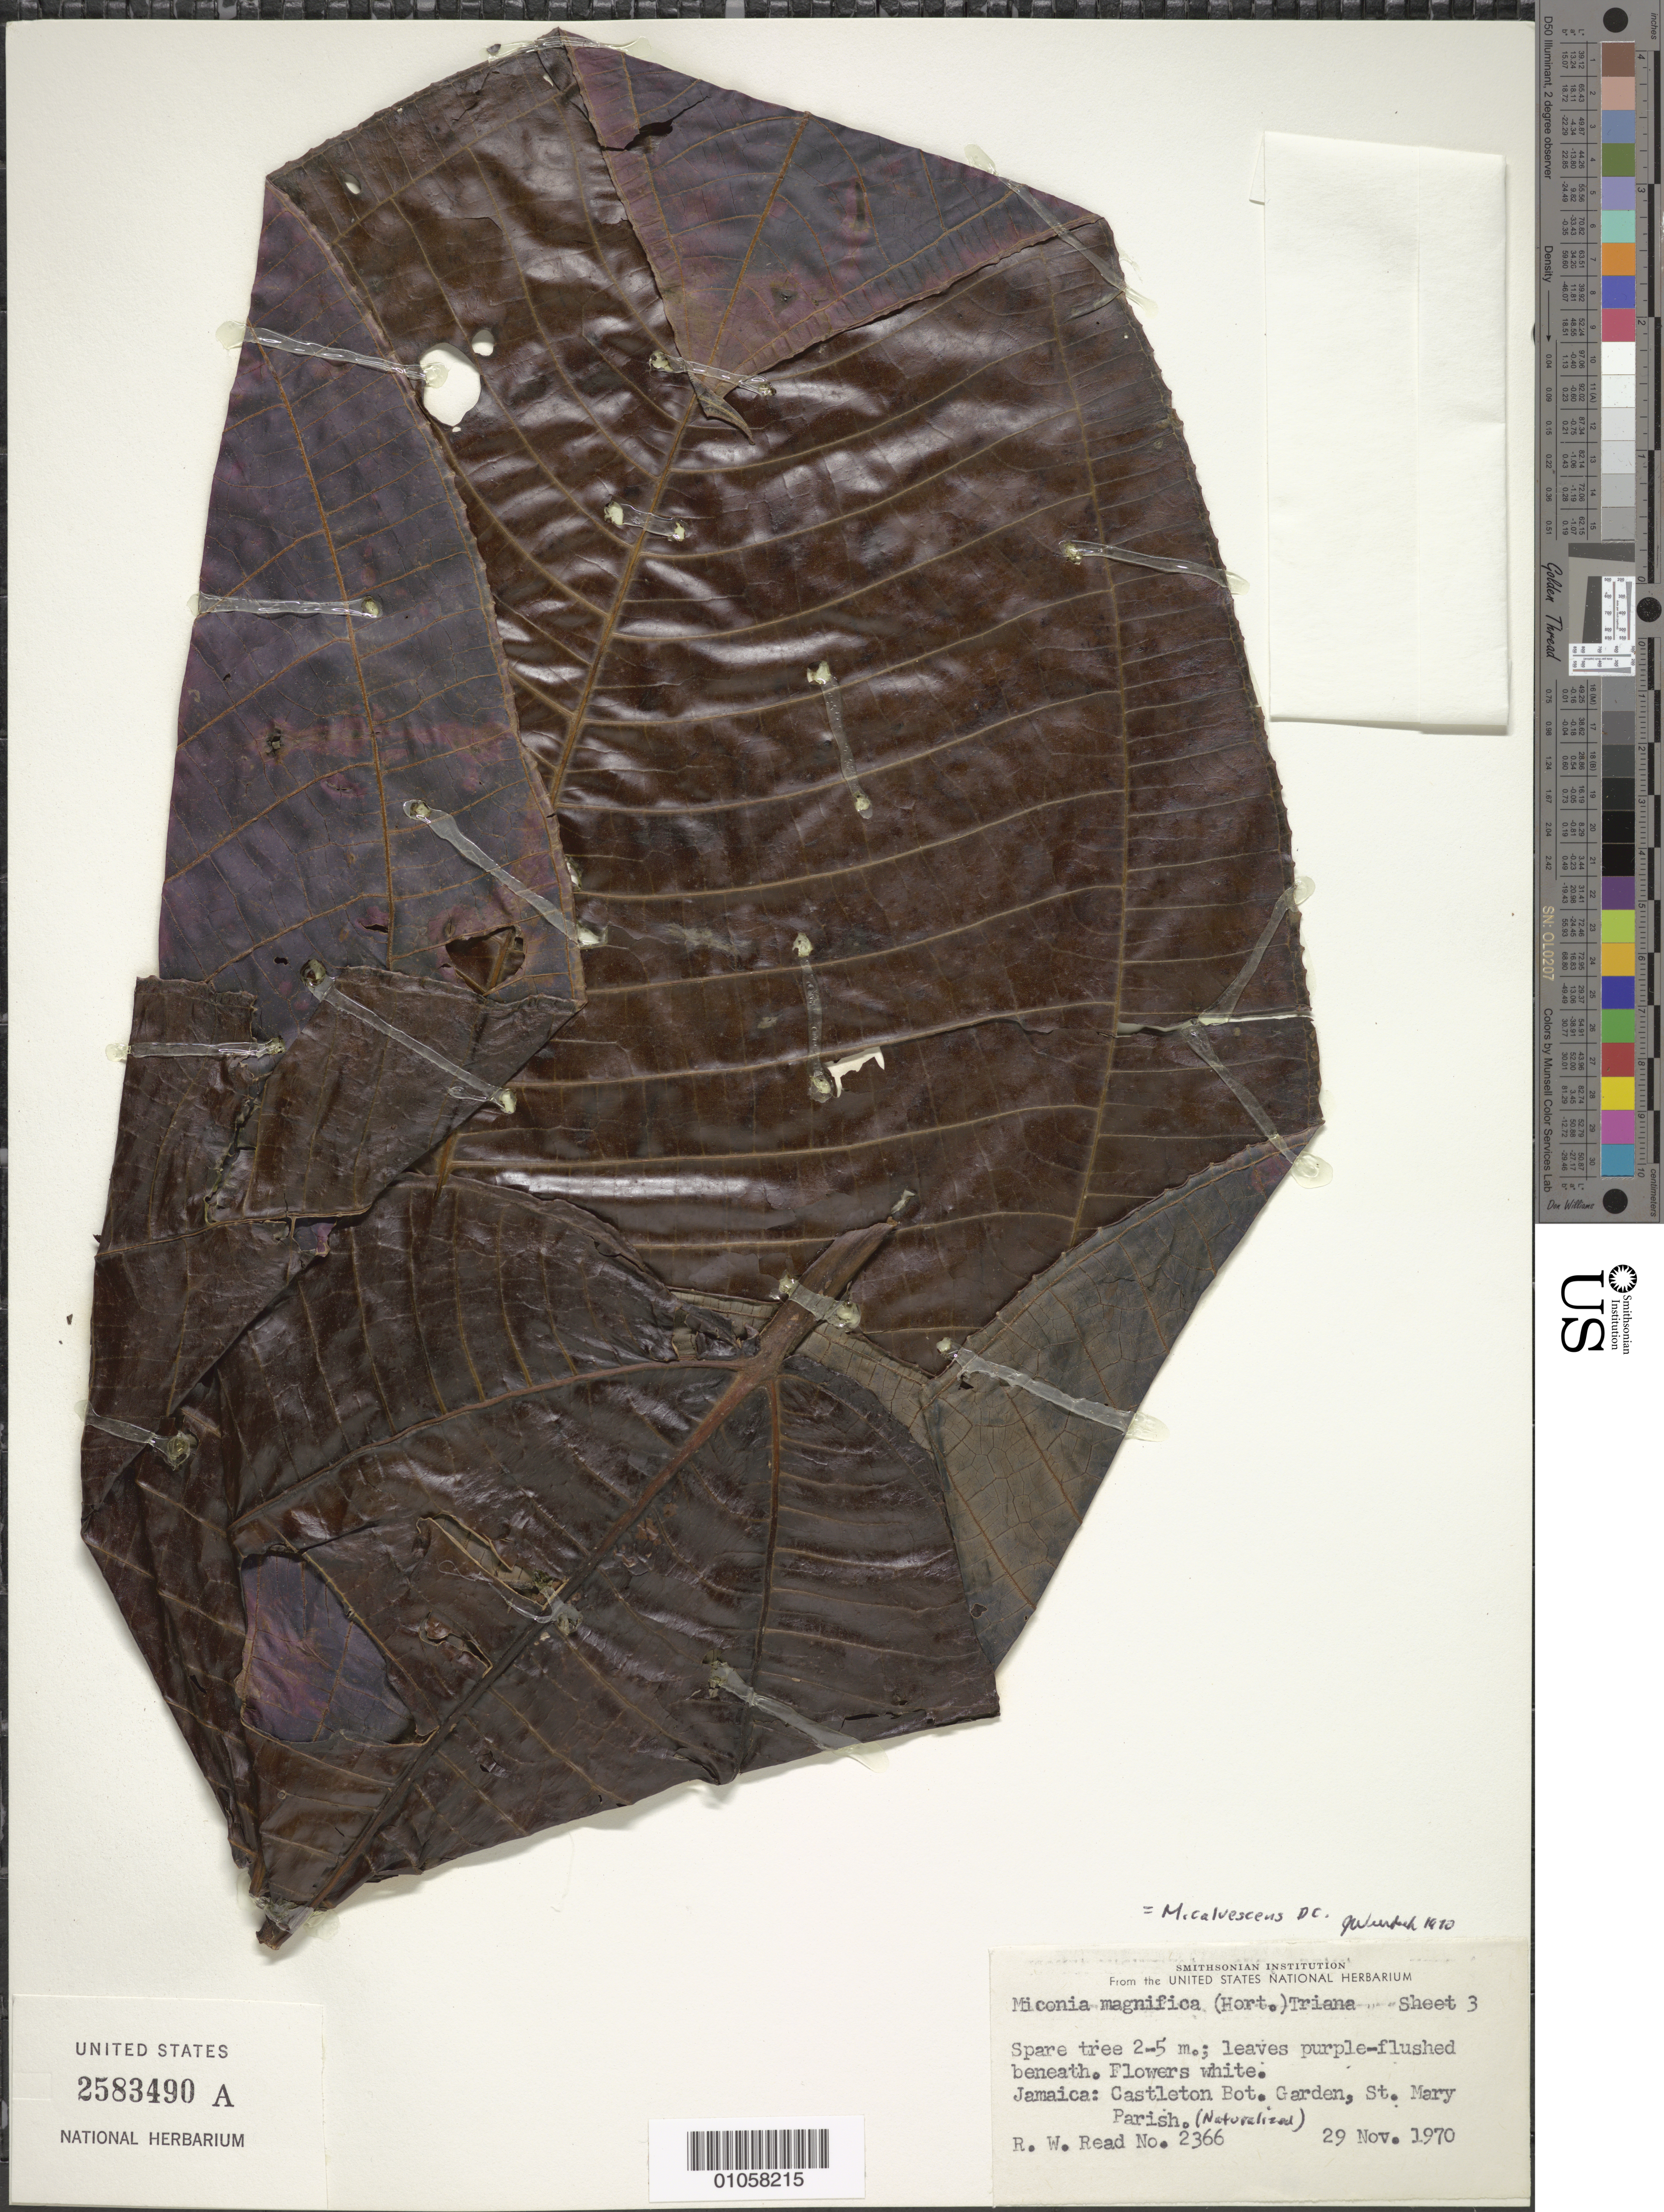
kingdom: Plantae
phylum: Tracheophyta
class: Magnoliopsida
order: Myrtales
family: Melastomataceae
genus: Miconia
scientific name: Miconia calvescens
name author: DC.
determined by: Wurdack, John J., (US), US (UNITED STATES)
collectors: R. W. Read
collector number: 2366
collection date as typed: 29 Nov 1970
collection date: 1970-11-29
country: Jamaica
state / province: Saint Mary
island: Jamaica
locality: Castleton Bot. Garden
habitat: Naturalized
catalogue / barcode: US 2583490A